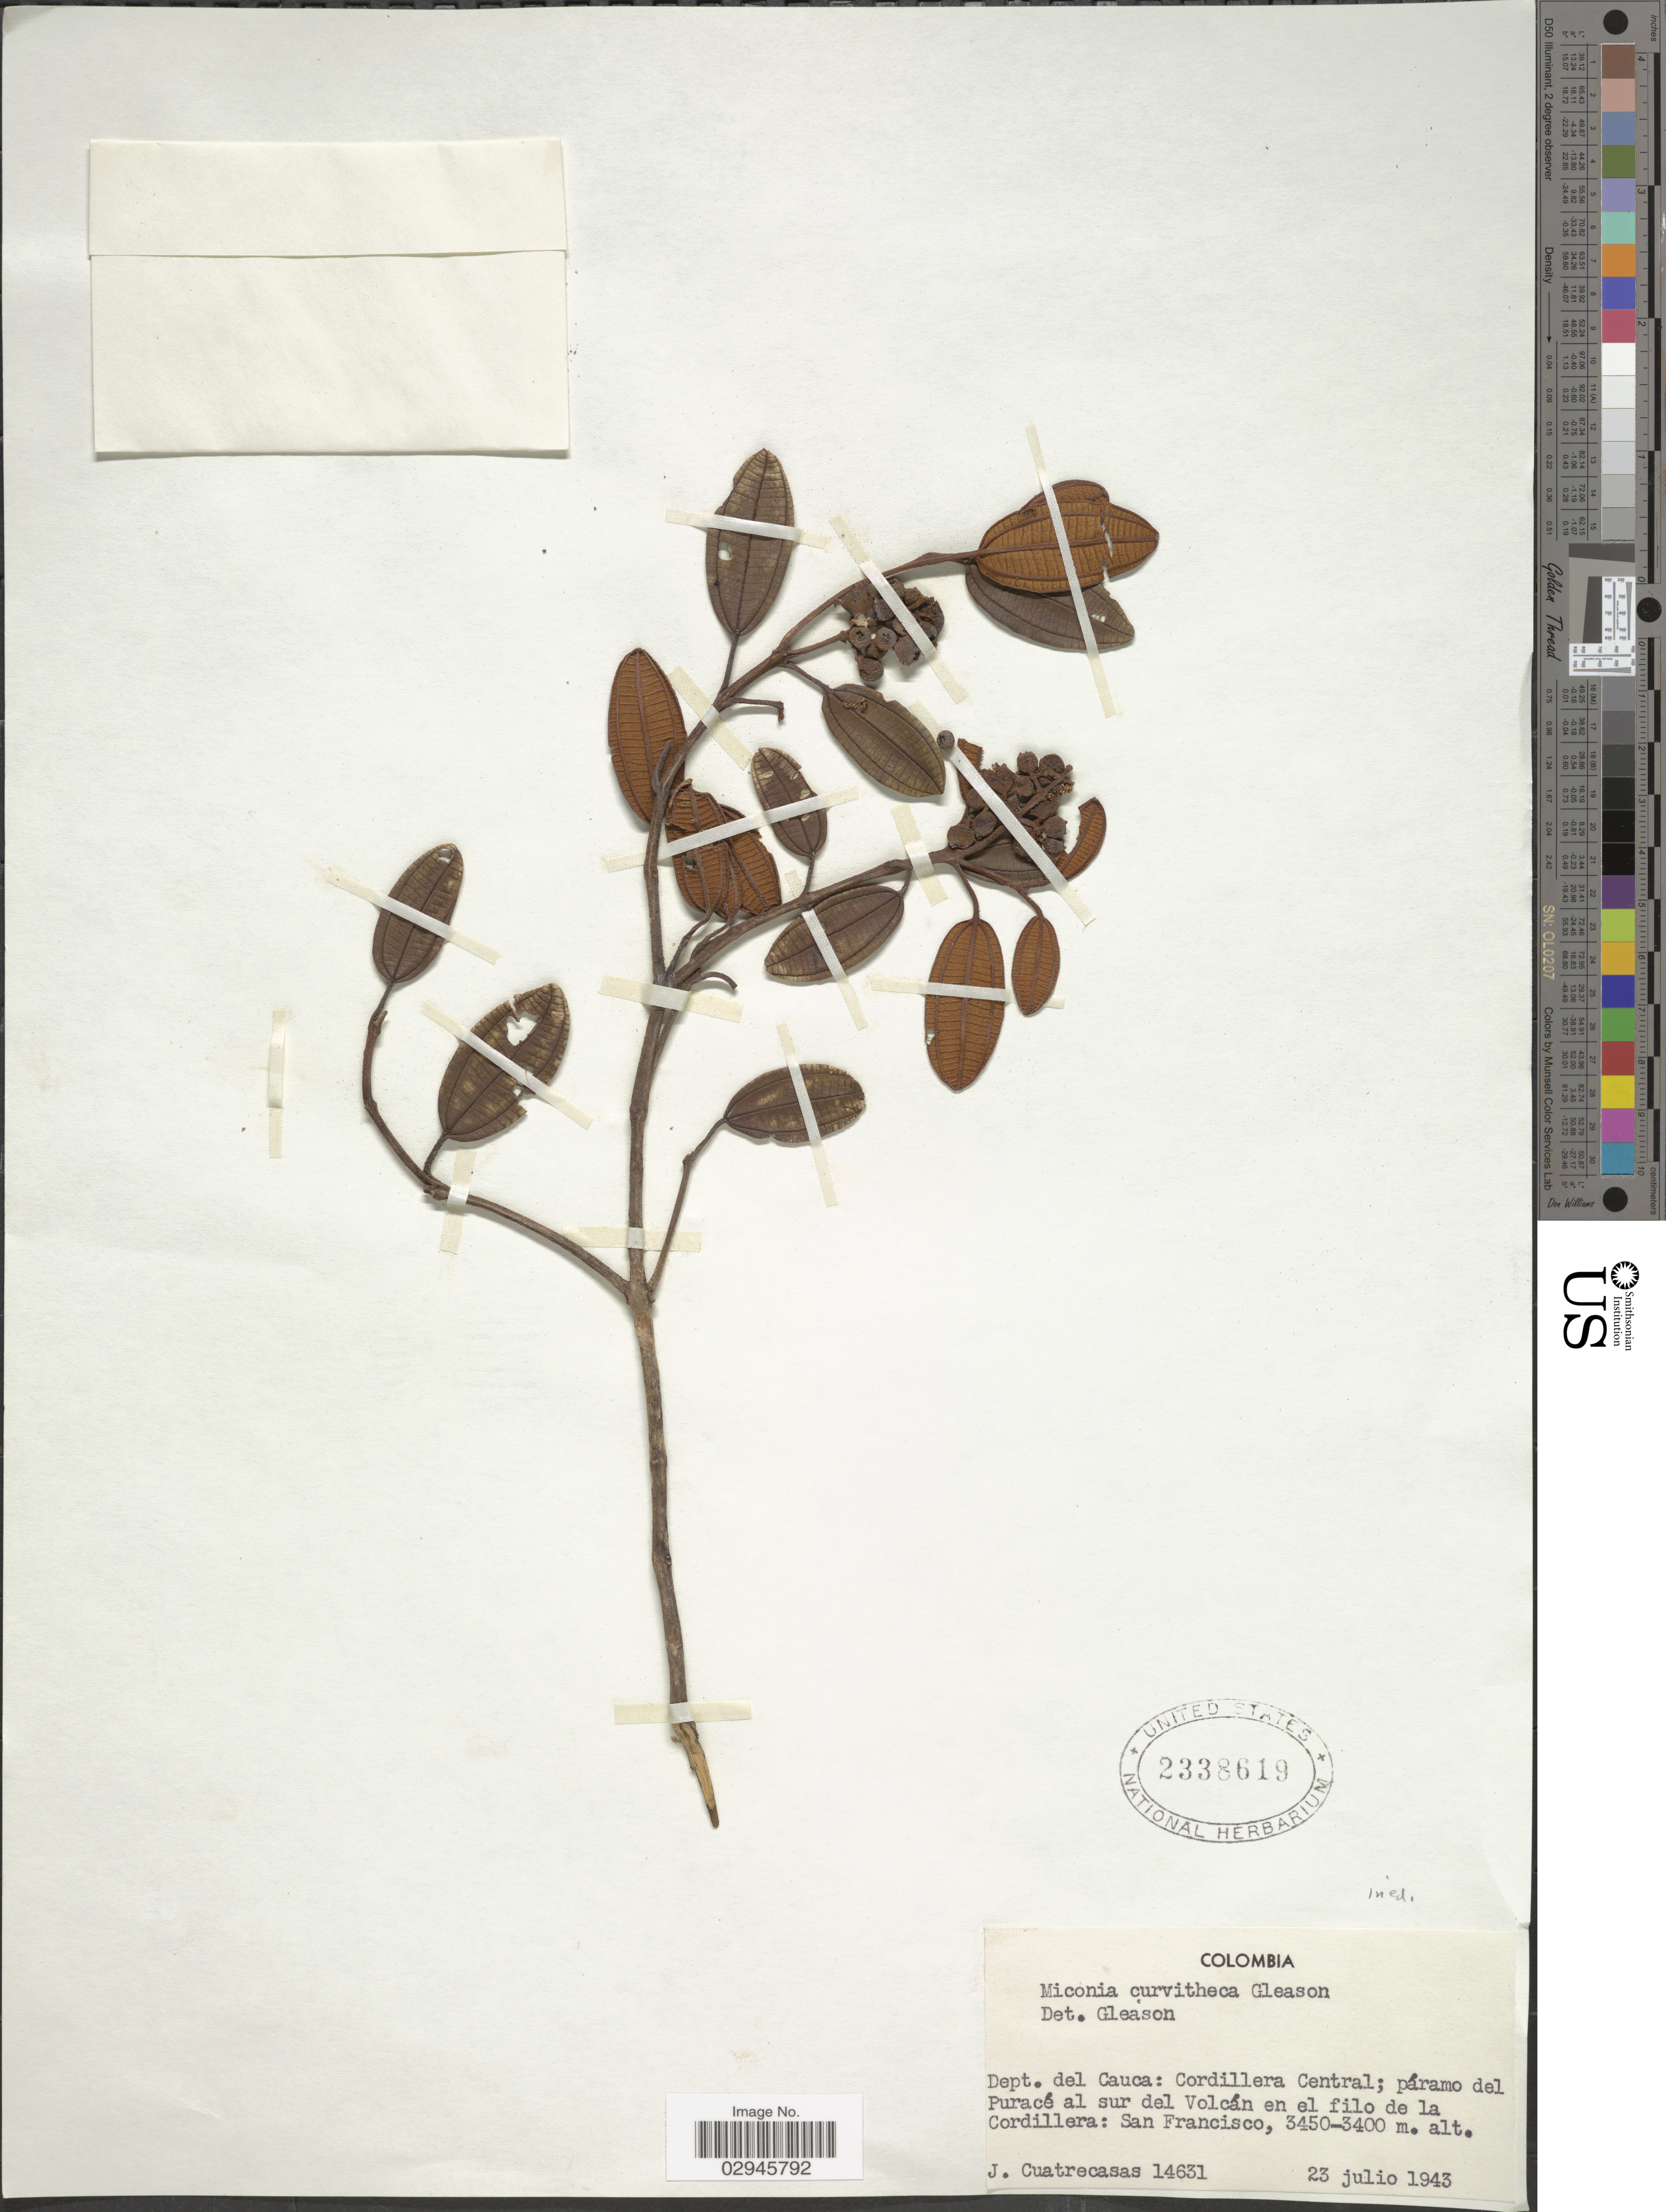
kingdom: Plantae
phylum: Tracheophyta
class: Magnoliopsida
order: Myrtales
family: Melastomataceae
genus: Miconia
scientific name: Miconia sp.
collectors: J. Cuatrecasas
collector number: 14631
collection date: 1943-07-23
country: Colombia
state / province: Cauca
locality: Dept. del Cauca: Cordillera Central; páramo del Puracé al sur del Volcán en el filo de la Cordillera: San Francisco.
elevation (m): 3400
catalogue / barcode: US 2338619